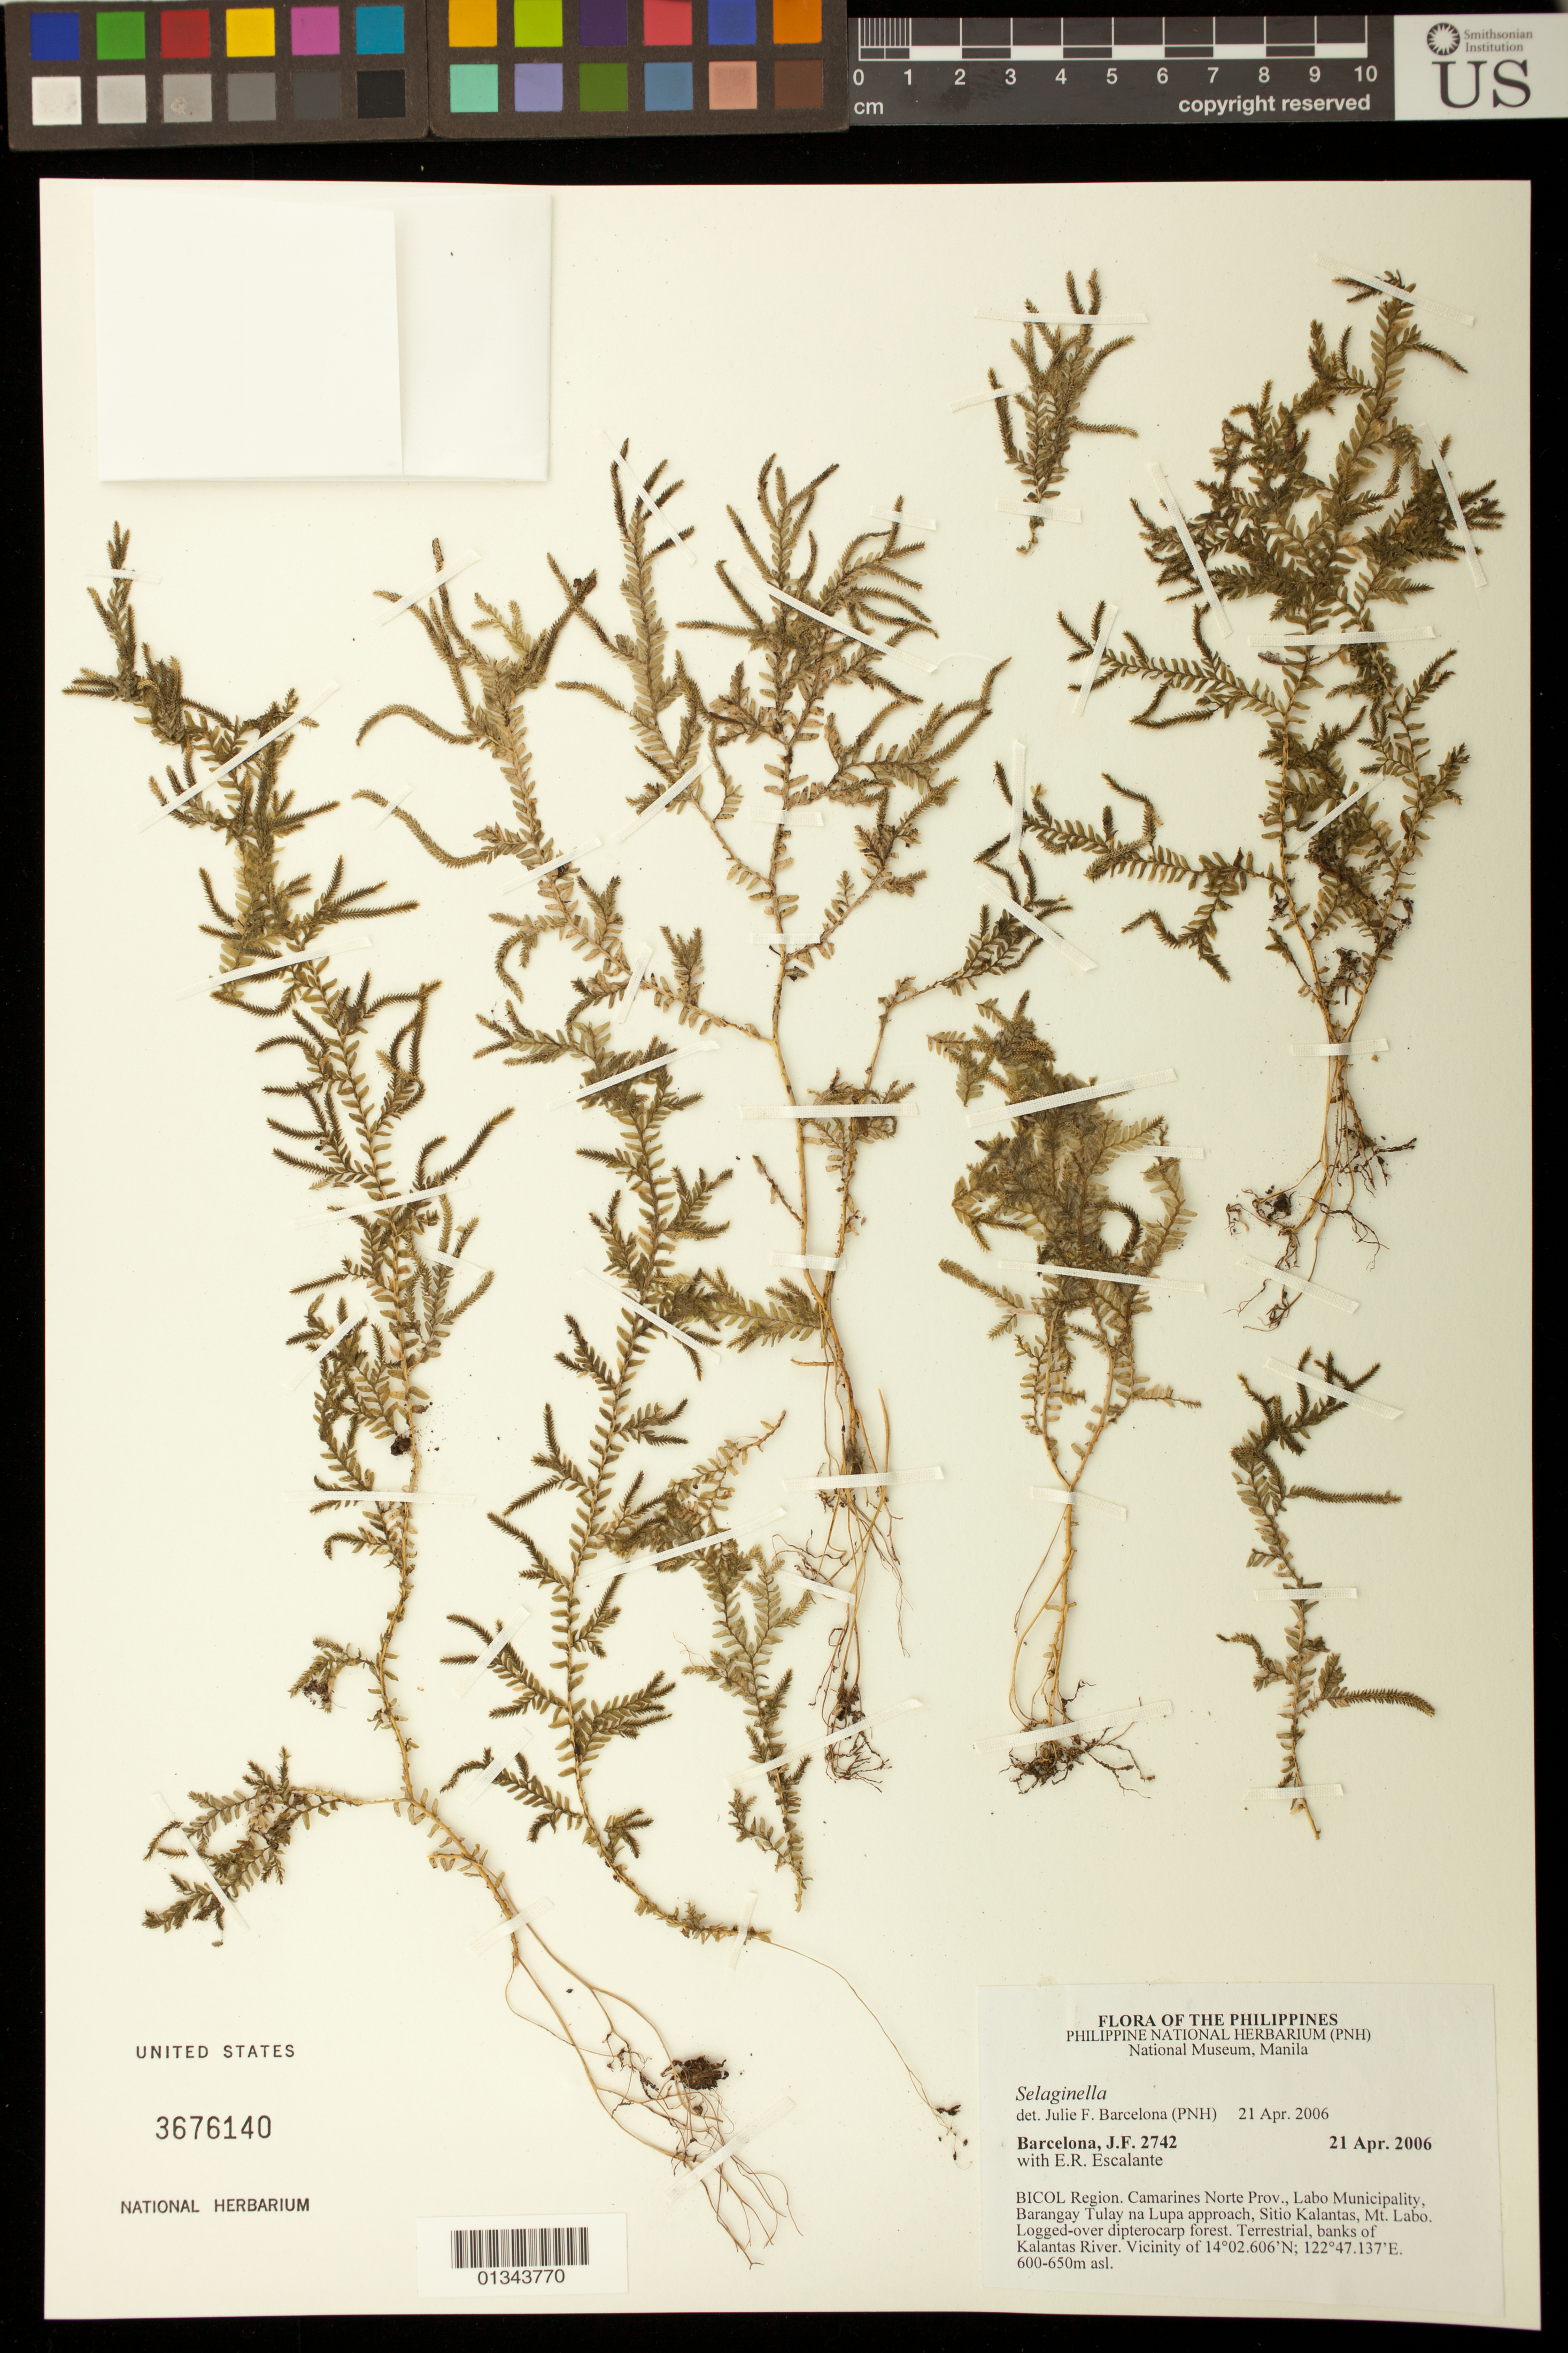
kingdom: Plantae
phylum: Tracheophyta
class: Lycopodiopsida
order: Selaginellales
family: Selaginellaceae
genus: Selaginella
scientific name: Selaginella sp.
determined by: Barcelona, J. F.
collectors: J. F. Barcelona & E. Escalante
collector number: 2742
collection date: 2006-04-21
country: Philippines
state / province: Bicol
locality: Bicol Region, Camarines Norte Prov., Labo Municipality, Barangay Tulay na Lupa approach, Sitio Kalantas, Mt. Labo.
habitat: Logged-over dipterocarp forest. Terrestrial, banks of Kalantas River.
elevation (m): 600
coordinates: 14 02.606 N, 122 47.137 E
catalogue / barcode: US 3676140